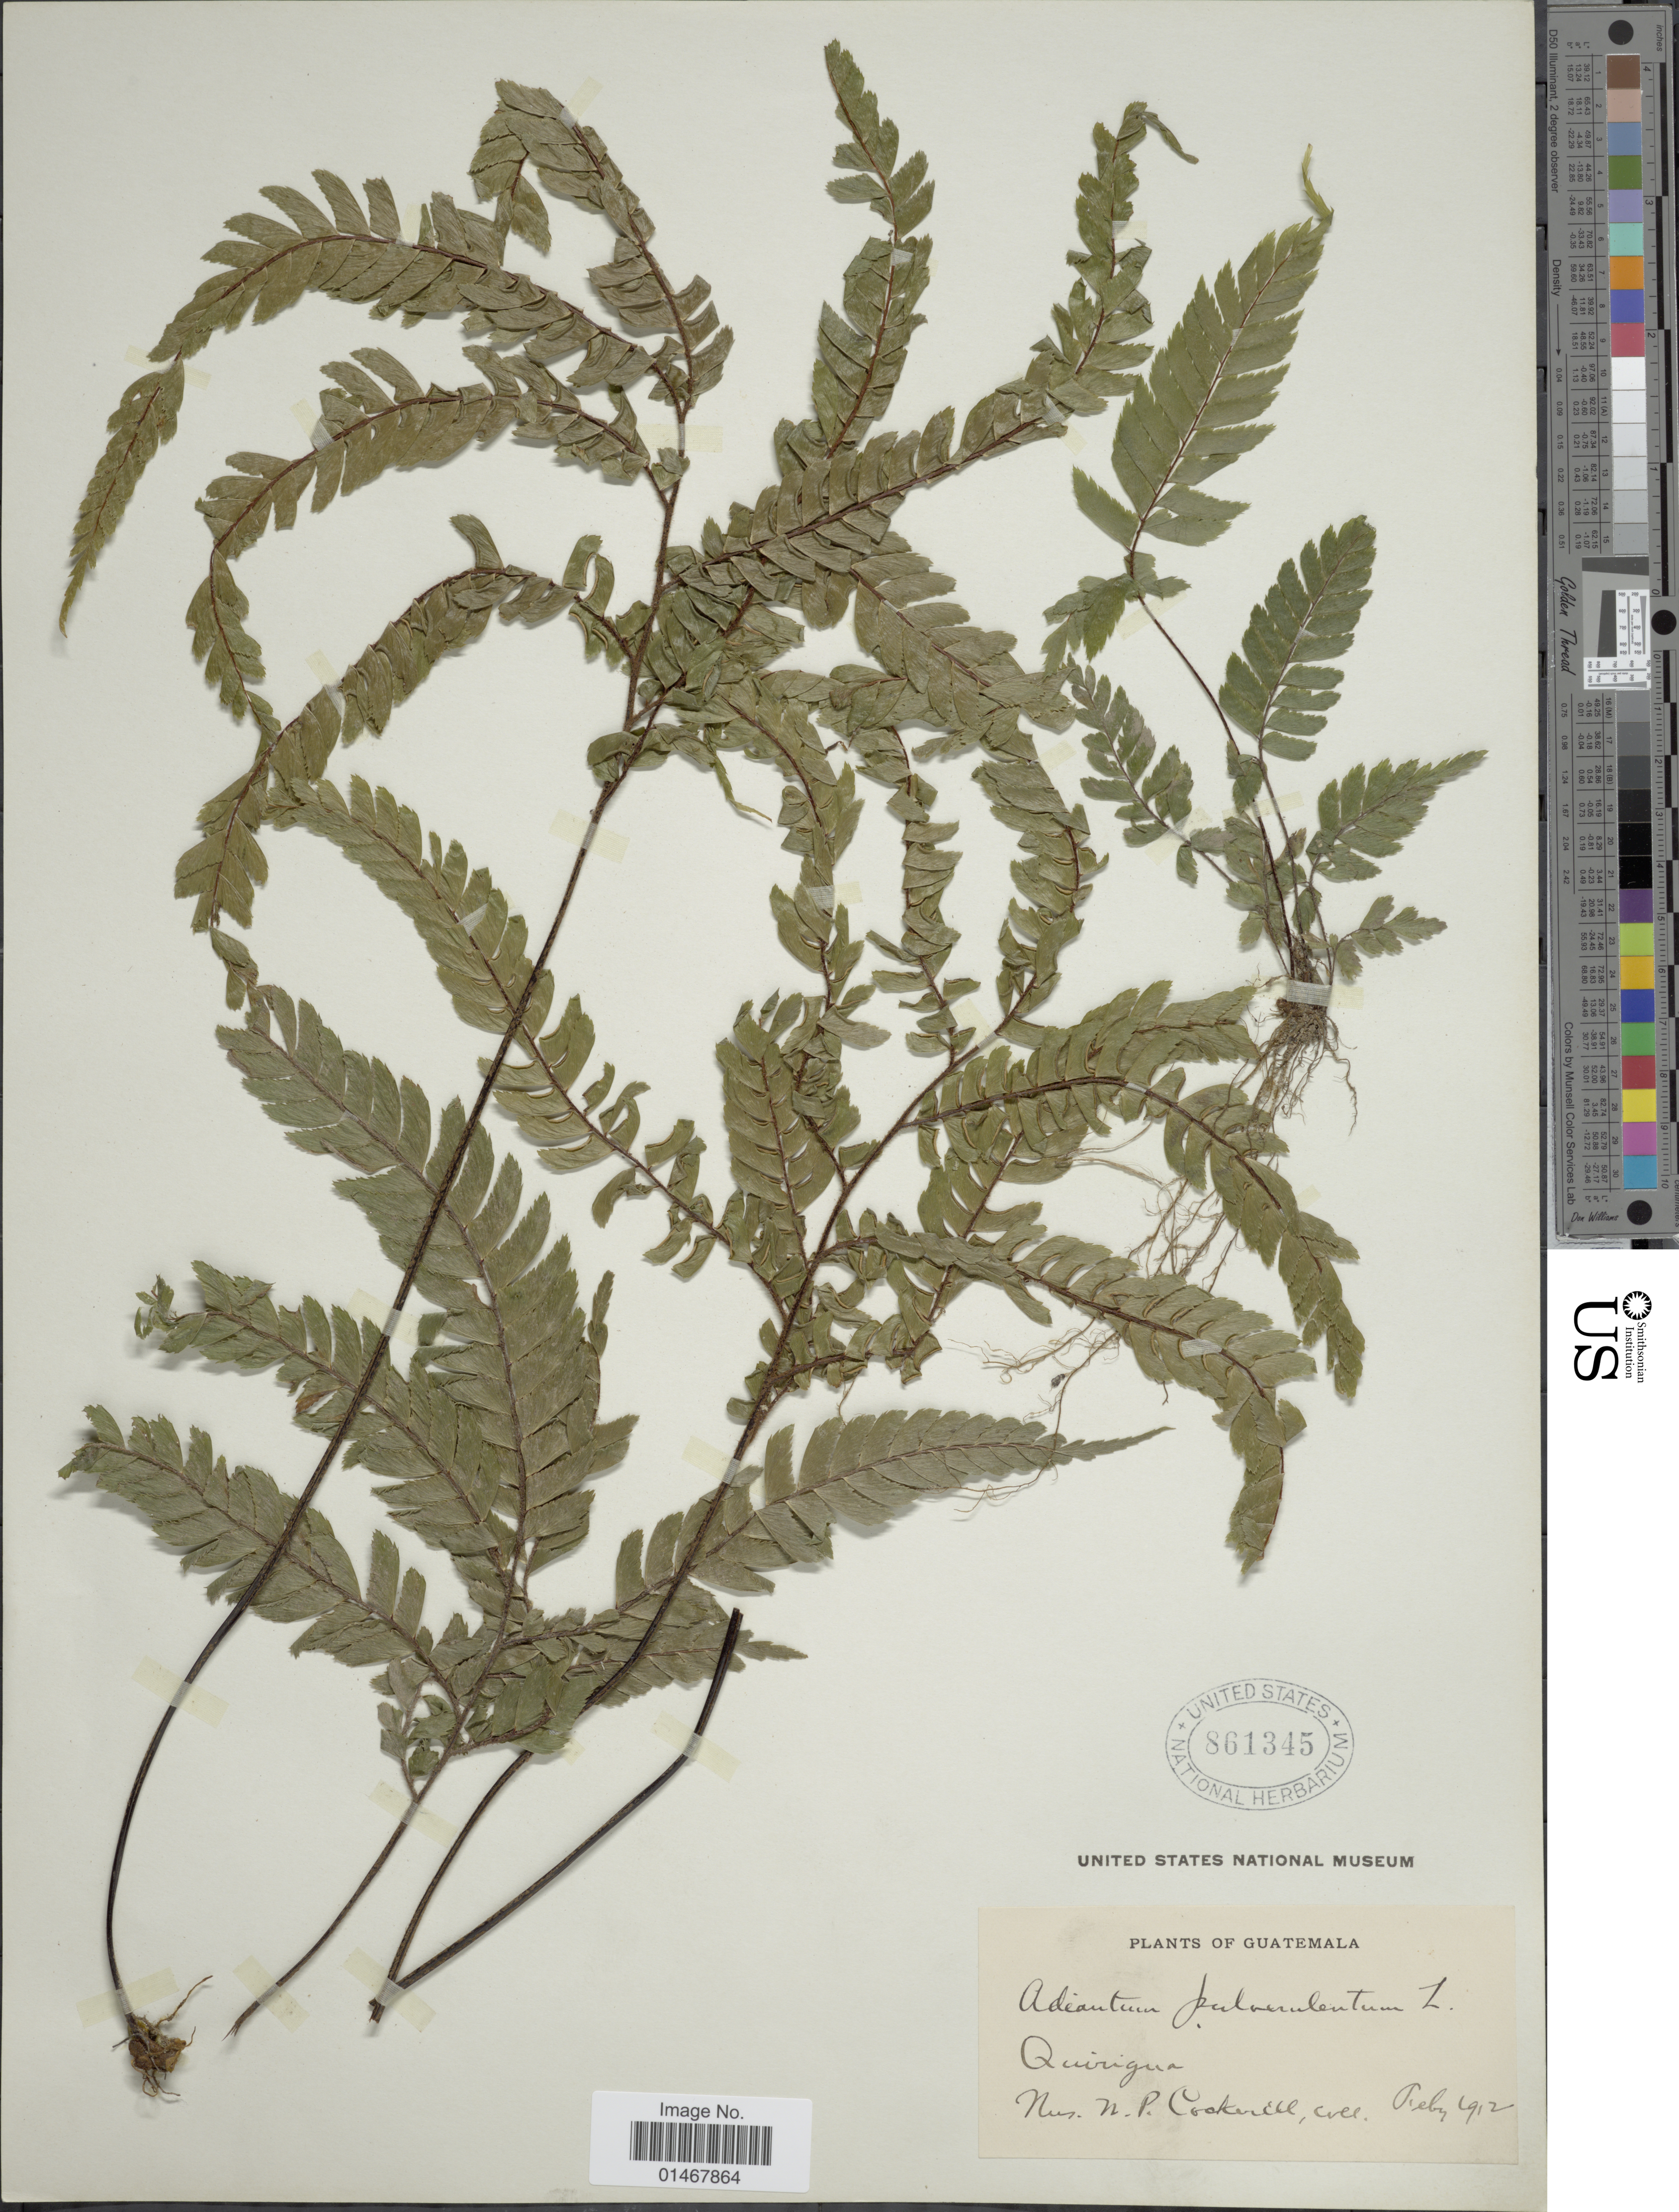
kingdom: Plantae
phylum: Tracheophyta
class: Polypodiopsida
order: Polypodiales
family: Pteridaceae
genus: Adiantum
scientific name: Adiantum pulverulentum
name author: L.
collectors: W. Cockerell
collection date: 1912-02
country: Guatemala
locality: Quirigua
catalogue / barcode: US 861345